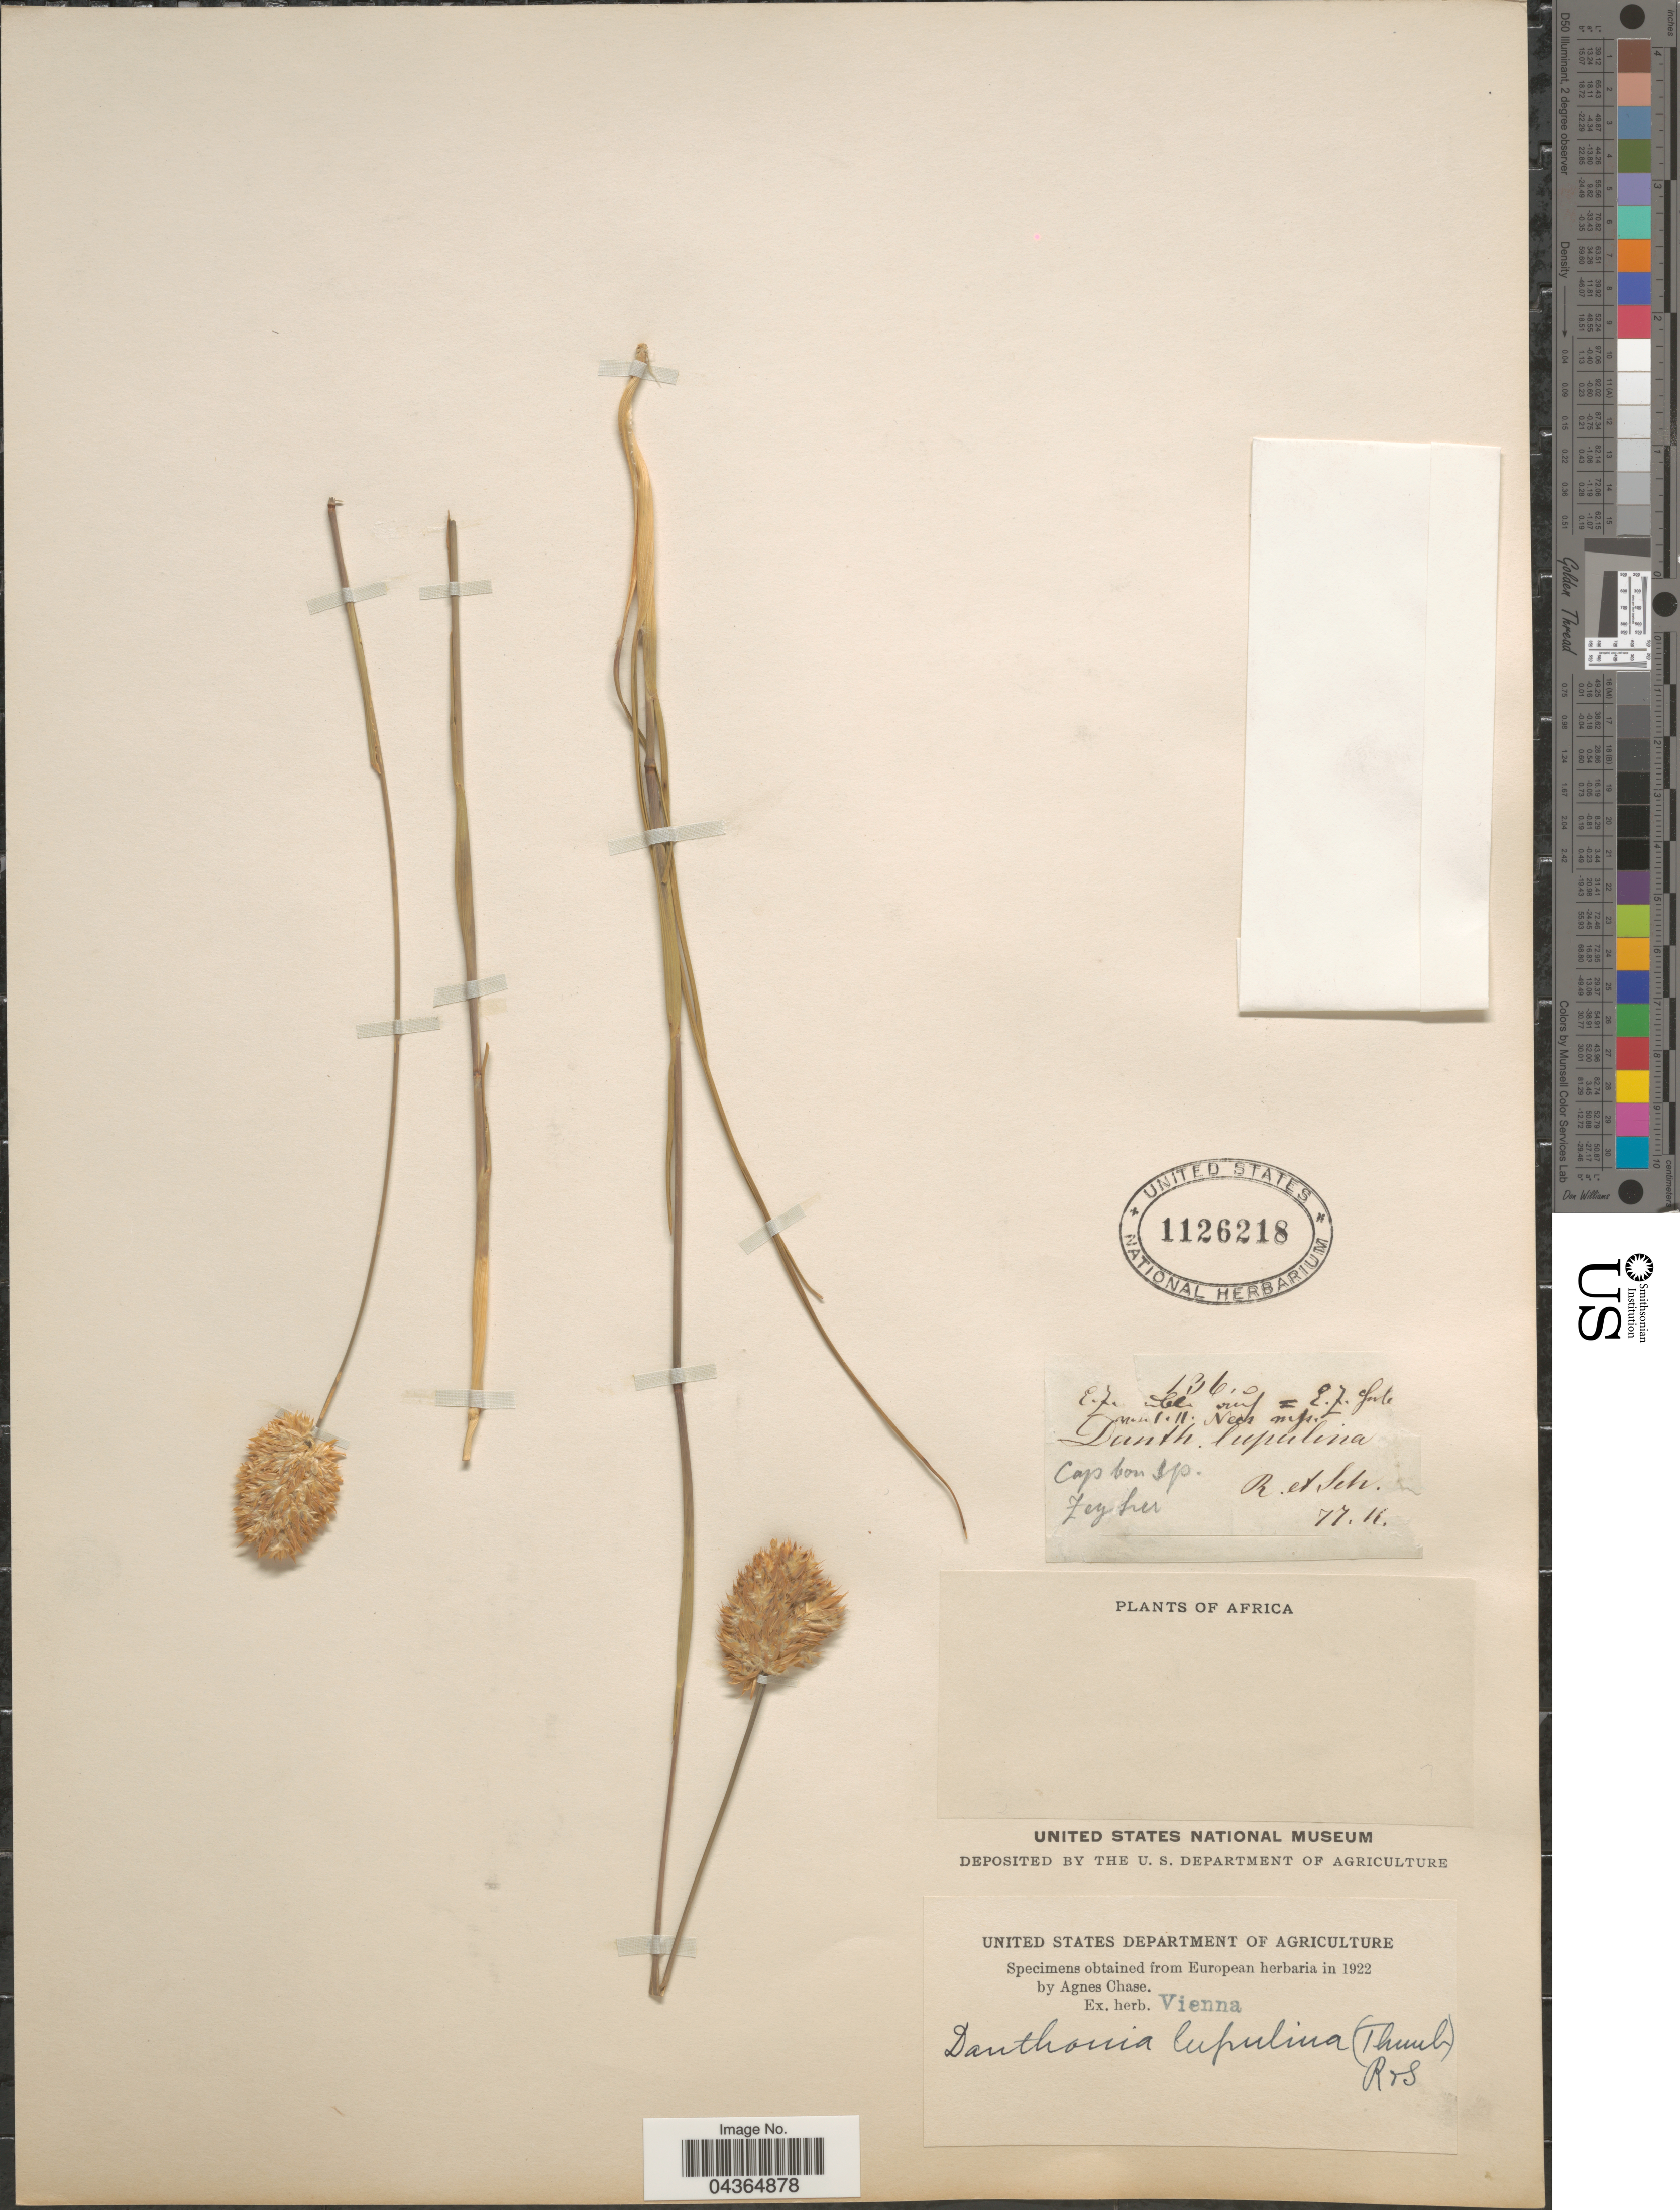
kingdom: Plantae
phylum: Tracheophyta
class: Liliopsida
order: Poales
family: Poaceae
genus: Geochloa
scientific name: Geochloa lupulina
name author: (L. f.) N.P. Barker & H.P. Linder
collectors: -. Zeyher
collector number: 136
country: South Africa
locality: Cap bon sp.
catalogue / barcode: US 1126218